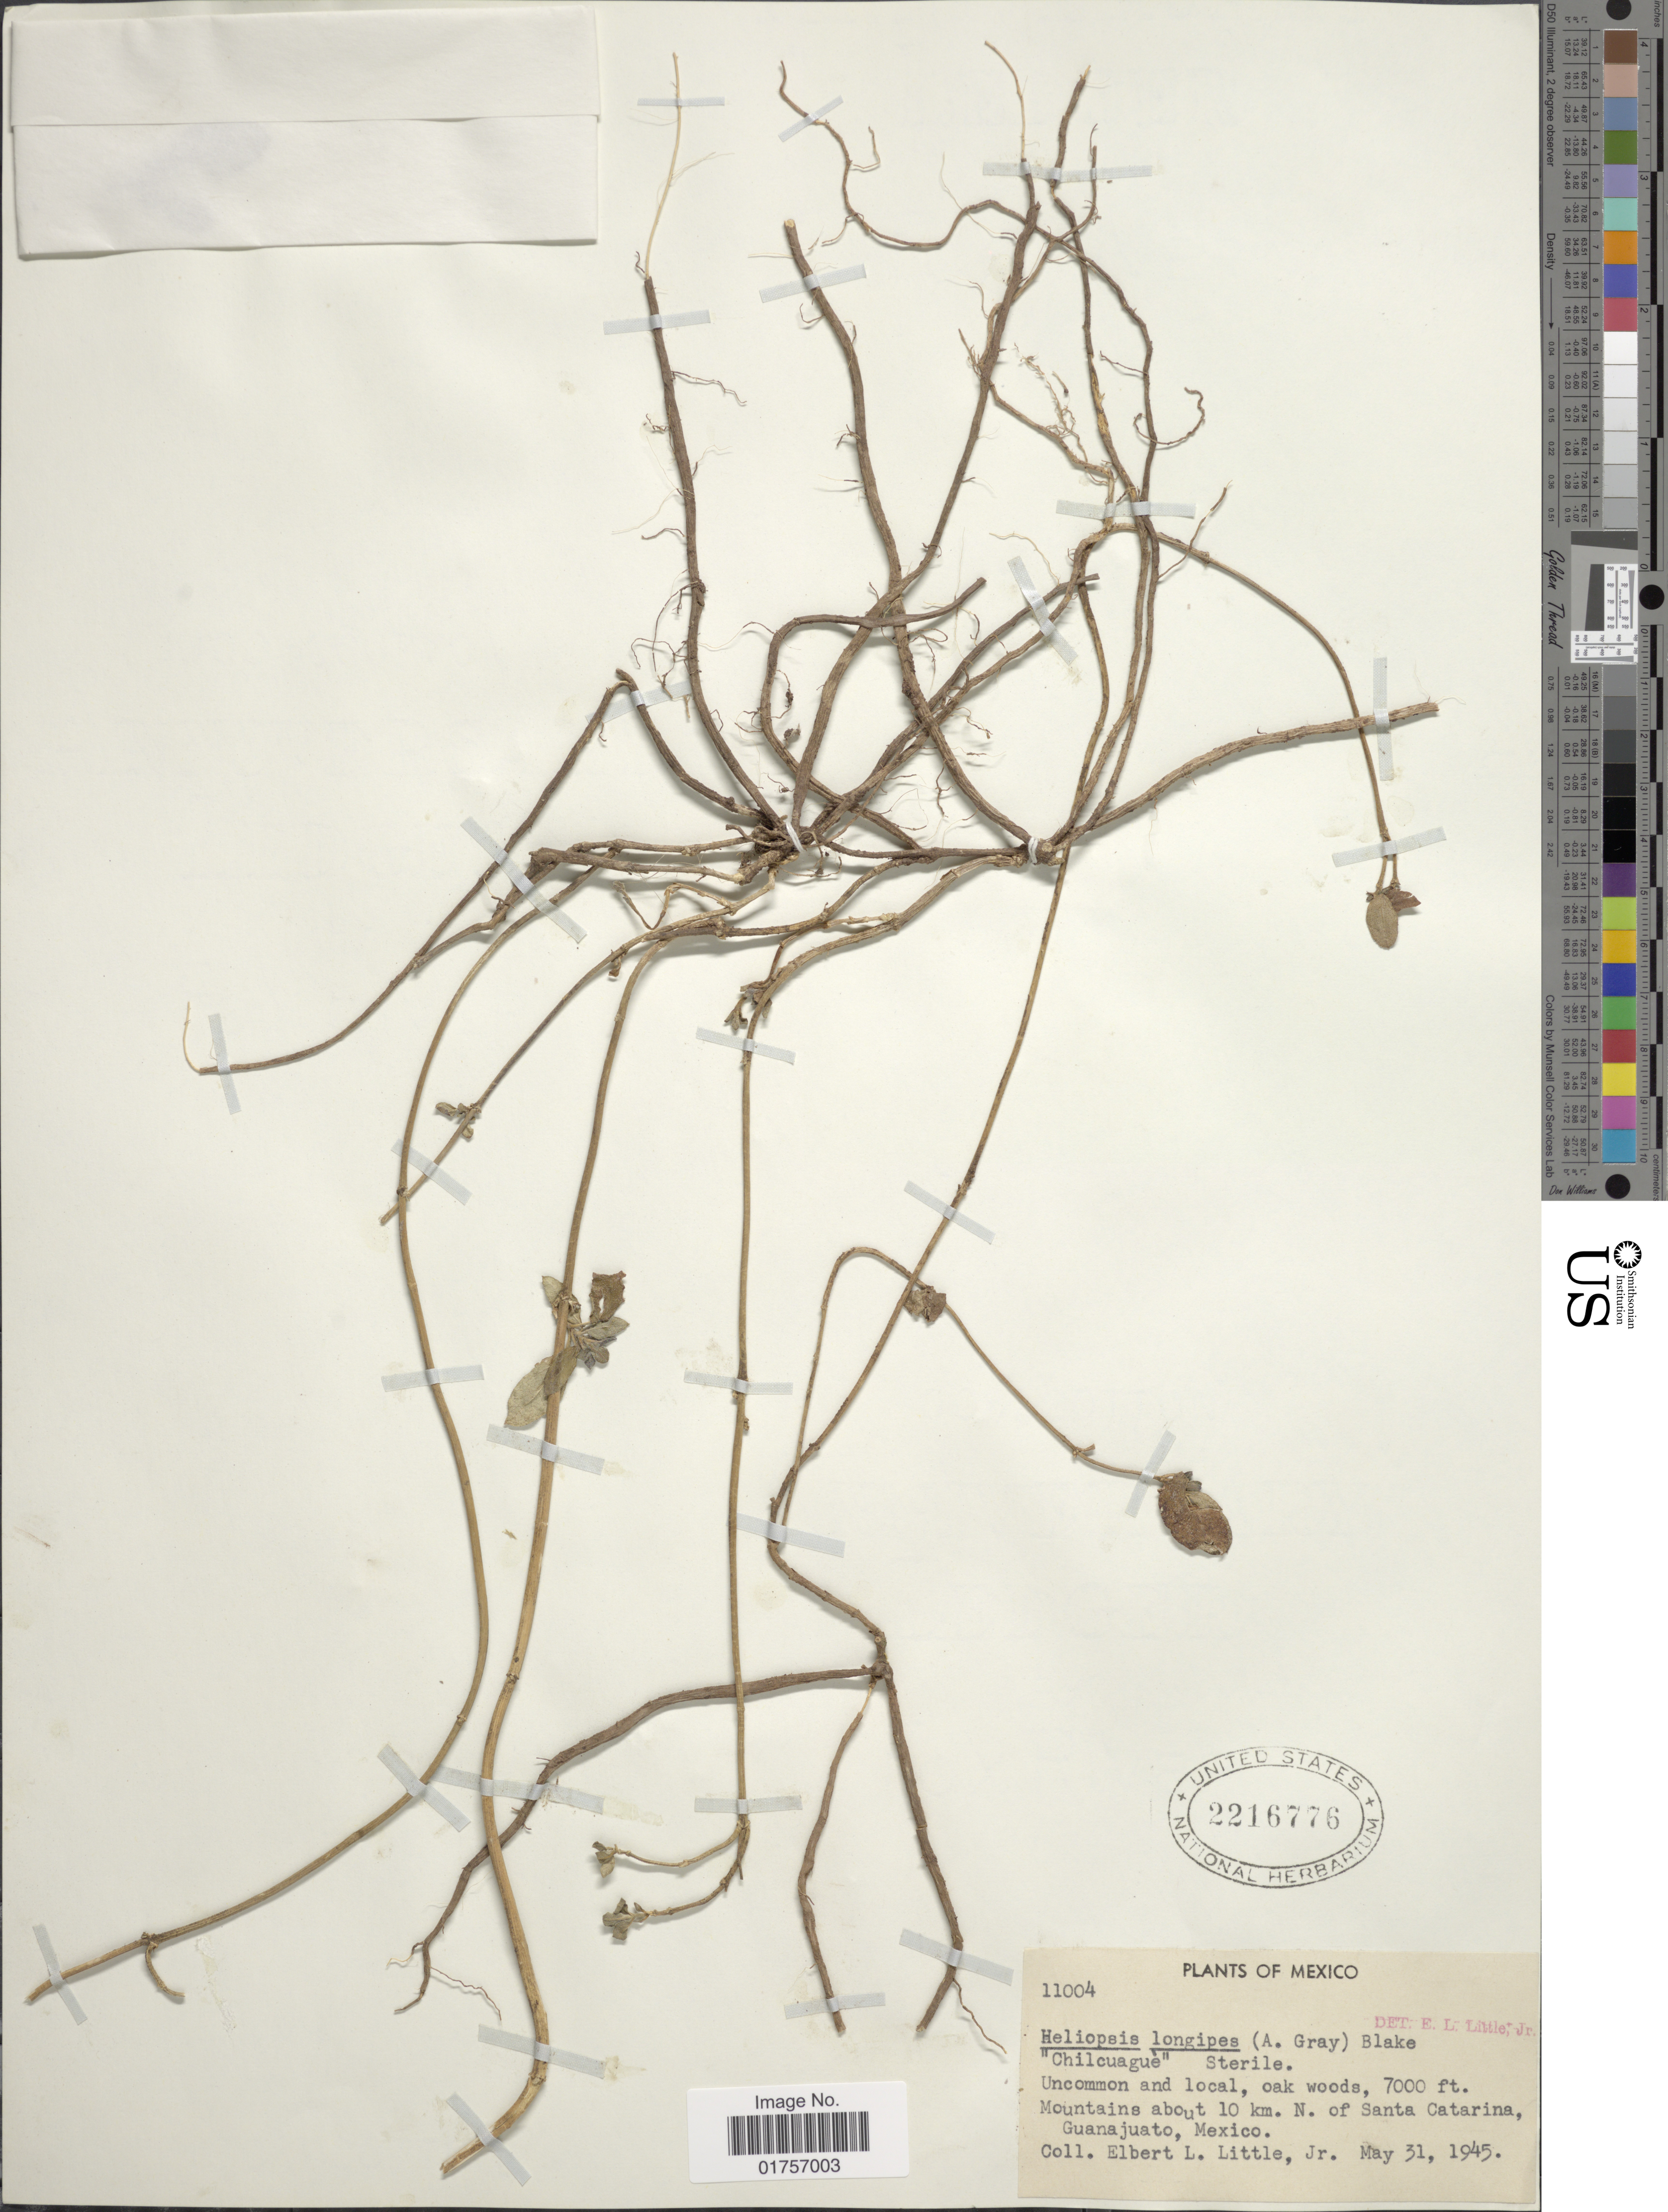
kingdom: Plantae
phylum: Tracheophyta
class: Magnoliopsida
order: Asterales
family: Asteraceae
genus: Heliopsis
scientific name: Heliopsis longipes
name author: (A. Gray) S.F. Blake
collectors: E. L. Little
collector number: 11004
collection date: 1945-05-31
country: Mexico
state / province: Guanajuato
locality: Mountains about 10 km. N. of Santa Catarina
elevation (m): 2134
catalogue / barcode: US 2216776